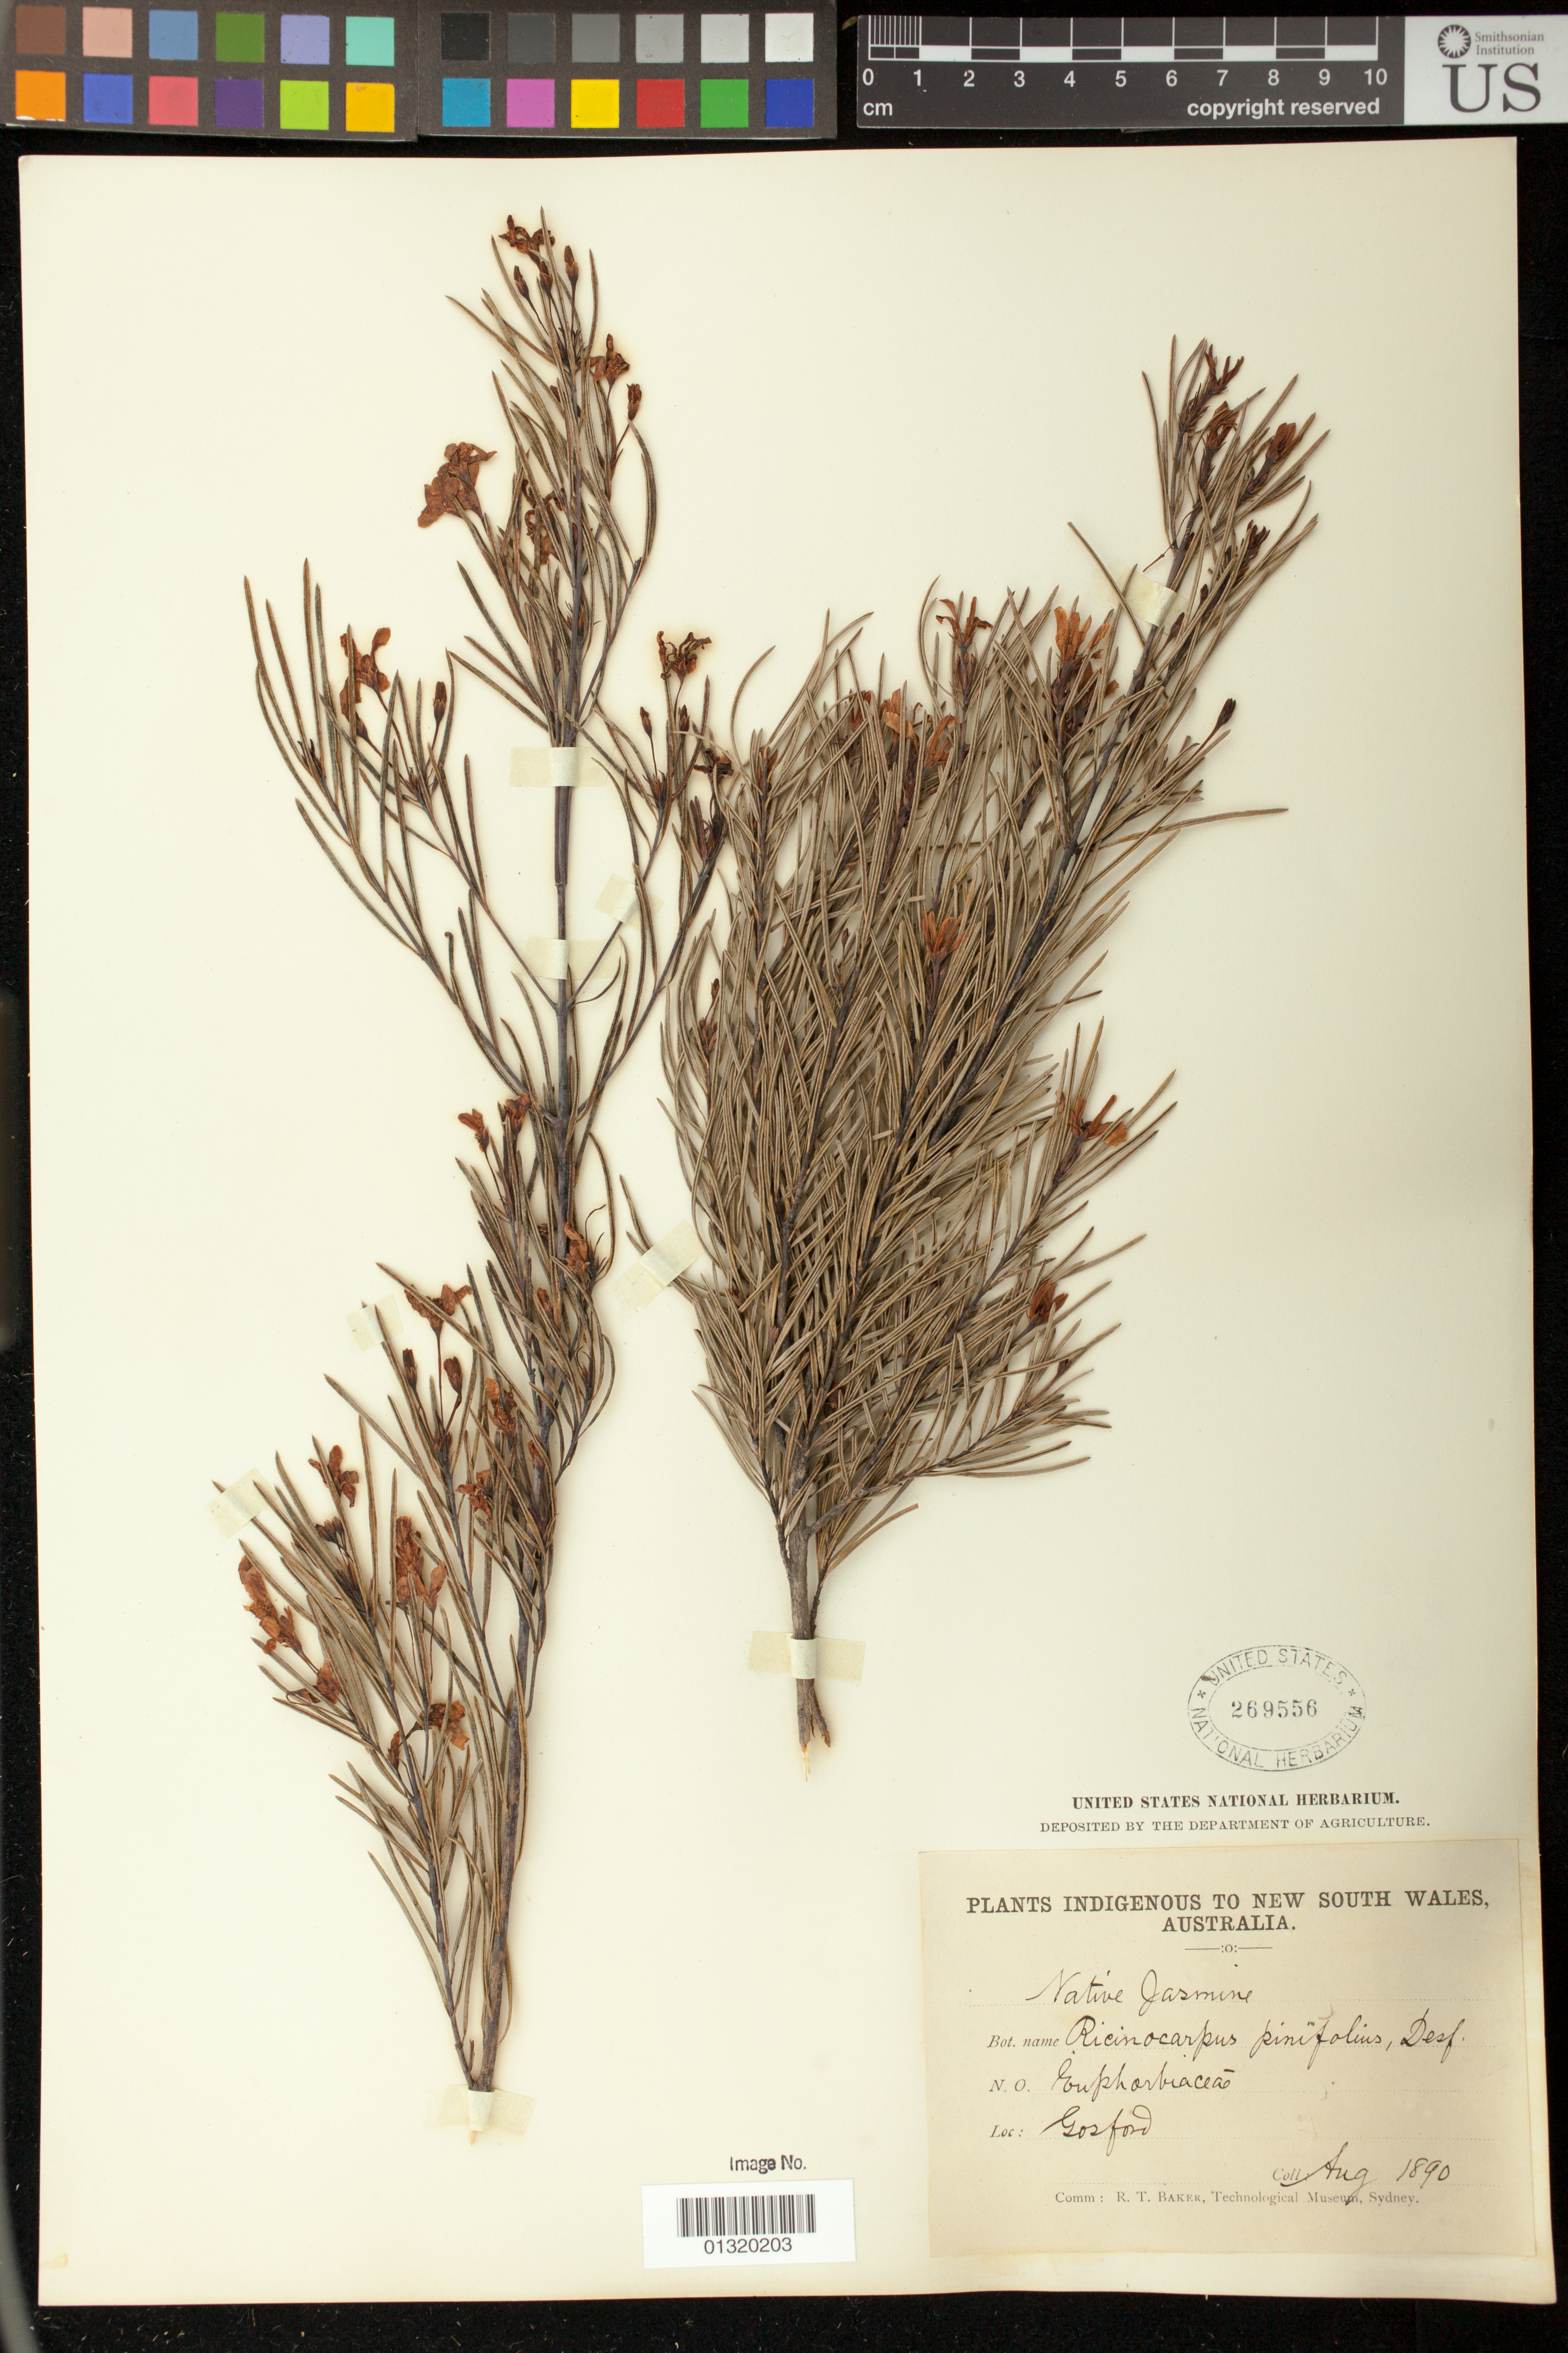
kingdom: Plantae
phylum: Tracheophyta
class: Magnoliopsida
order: Malpighiales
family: Euphorbiaceae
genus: Ricinocarpos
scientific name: Ricinocarpos pinifolius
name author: Desf.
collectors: R. T. Baker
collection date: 1890-08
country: Australia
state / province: New South Wales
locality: Gosford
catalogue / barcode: US 269556